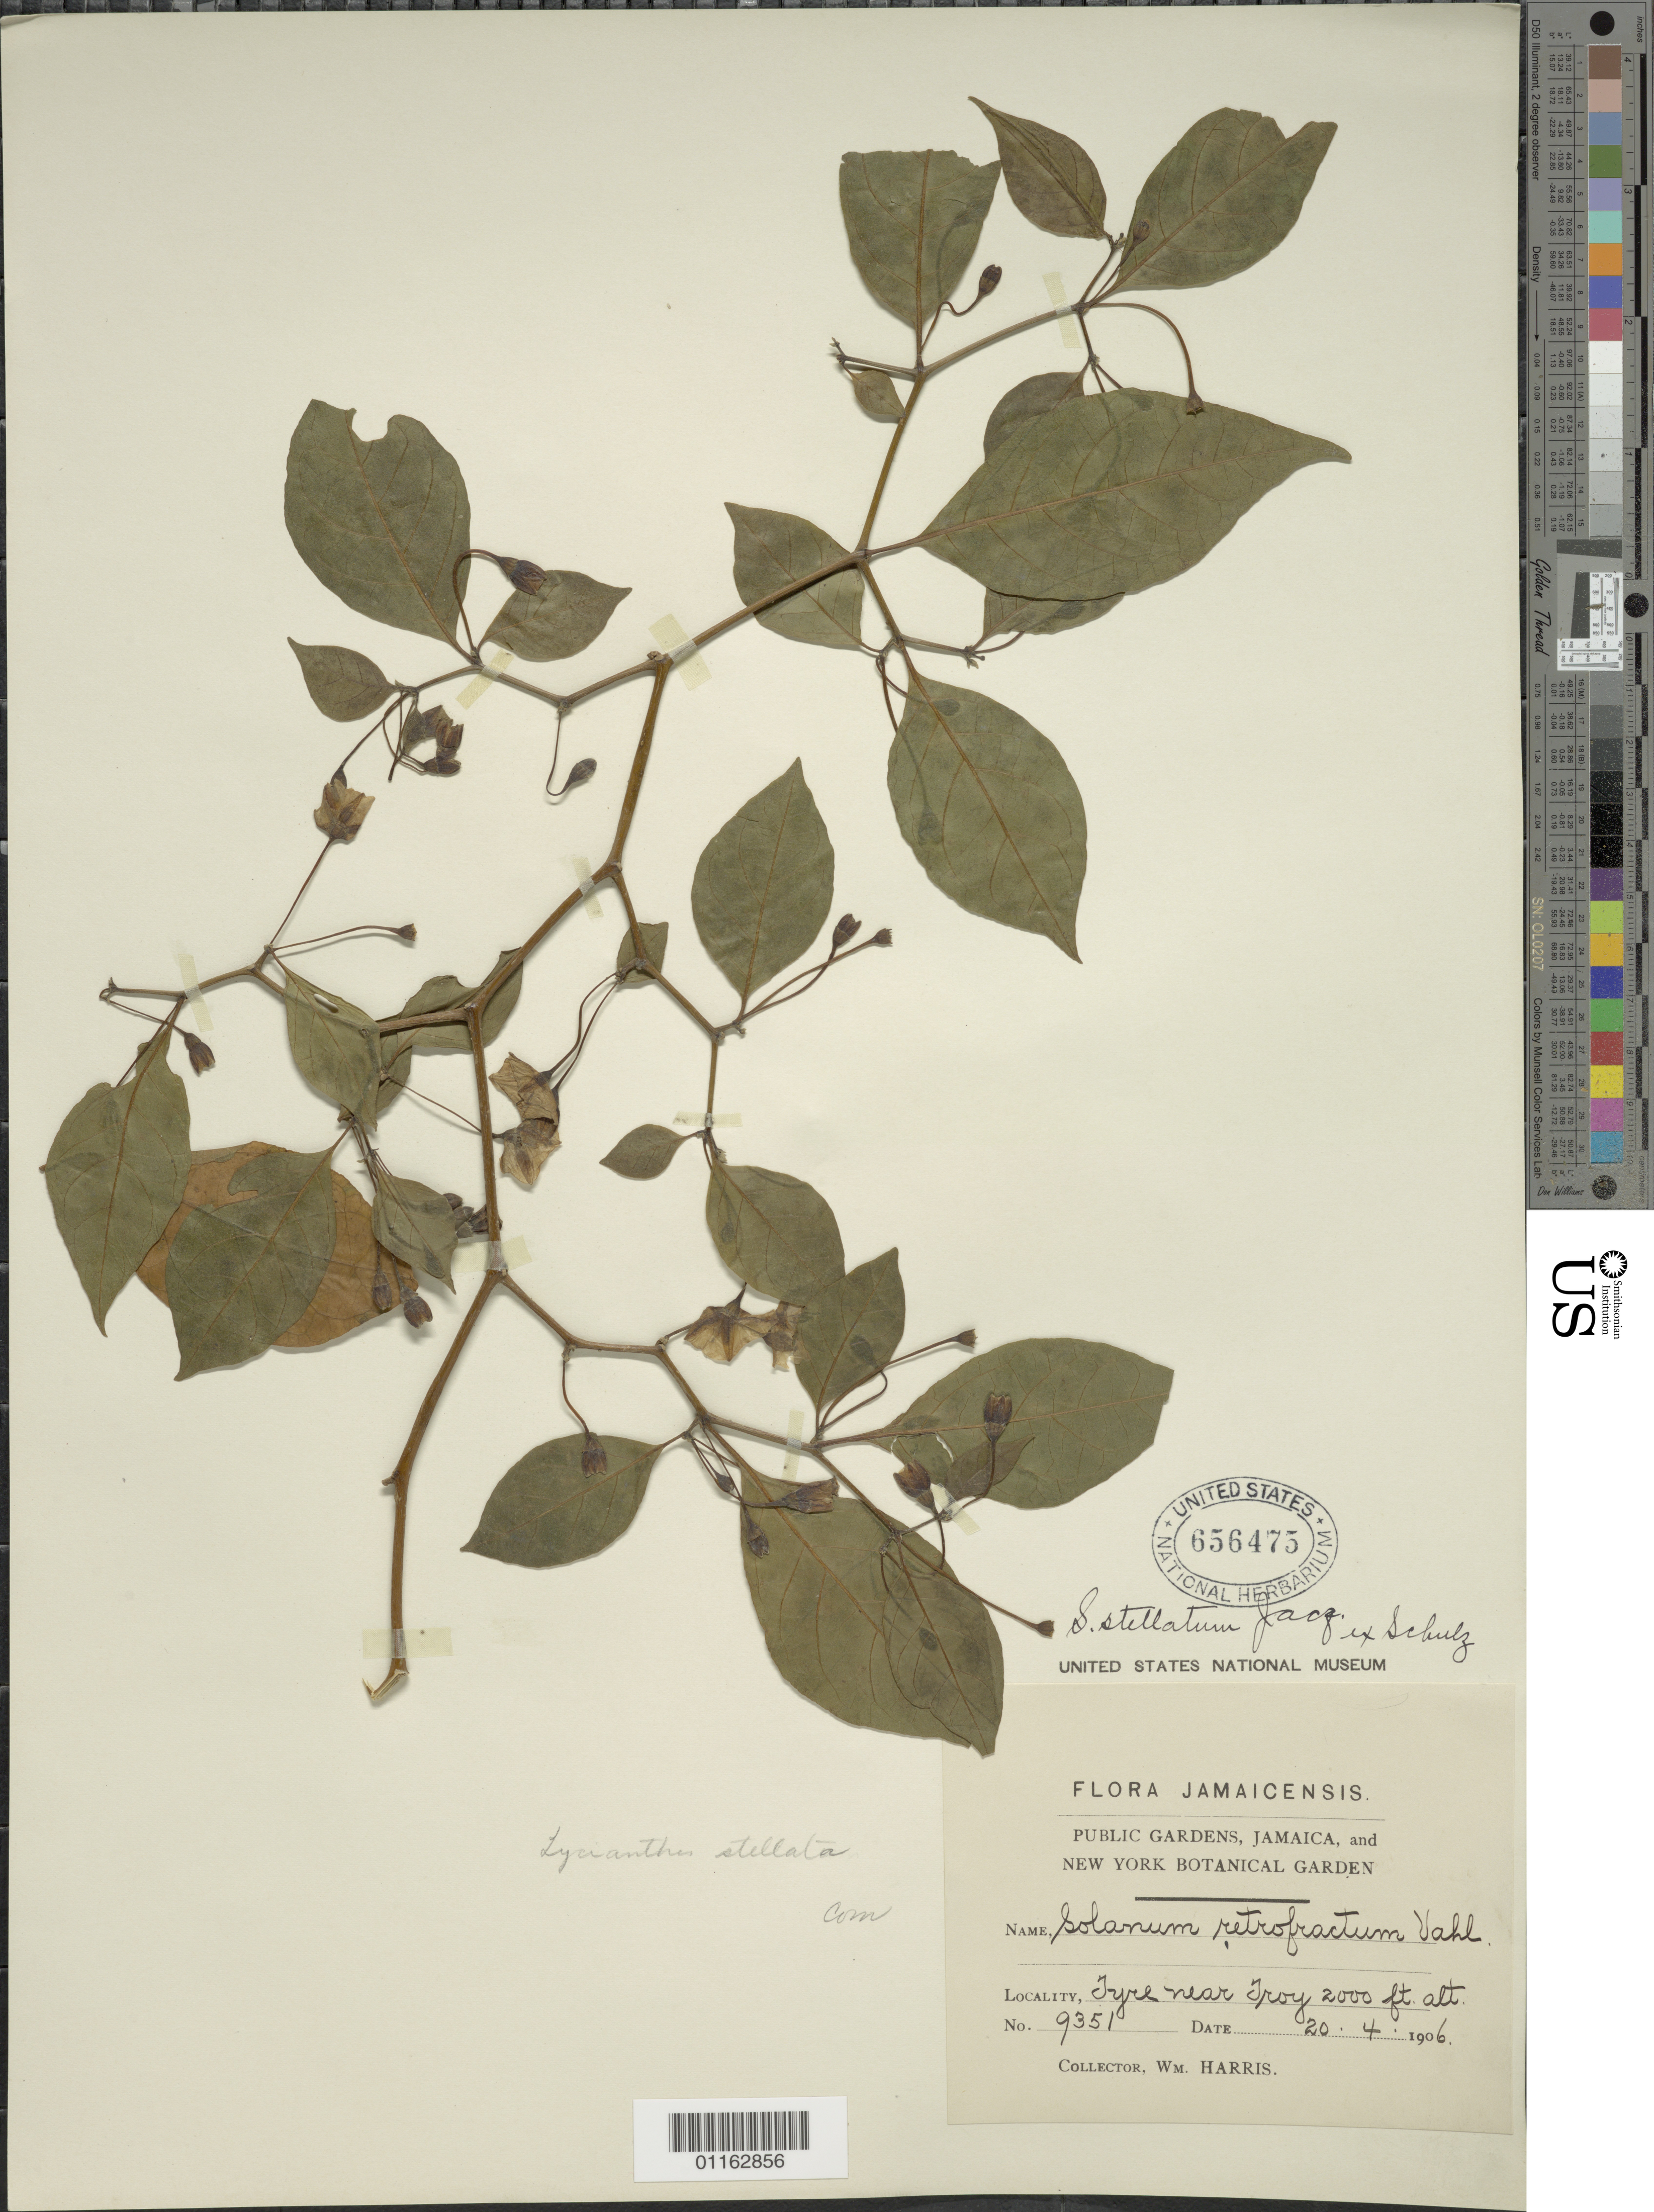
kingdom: Plantae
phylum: Tracheophyta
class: Magnoliopsida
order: Solanales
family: Solanaceae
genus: Solanum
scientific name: Solanum stellatum var. puberulum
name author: O.E. Schulz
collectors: W. Harris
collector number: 9351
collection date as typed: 20 Apr 1906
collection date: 1906-04-20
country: Jamaica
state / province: Trelawny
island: Jamaica I.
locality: Tyre near Troy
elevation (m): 610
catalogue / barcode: US 656475